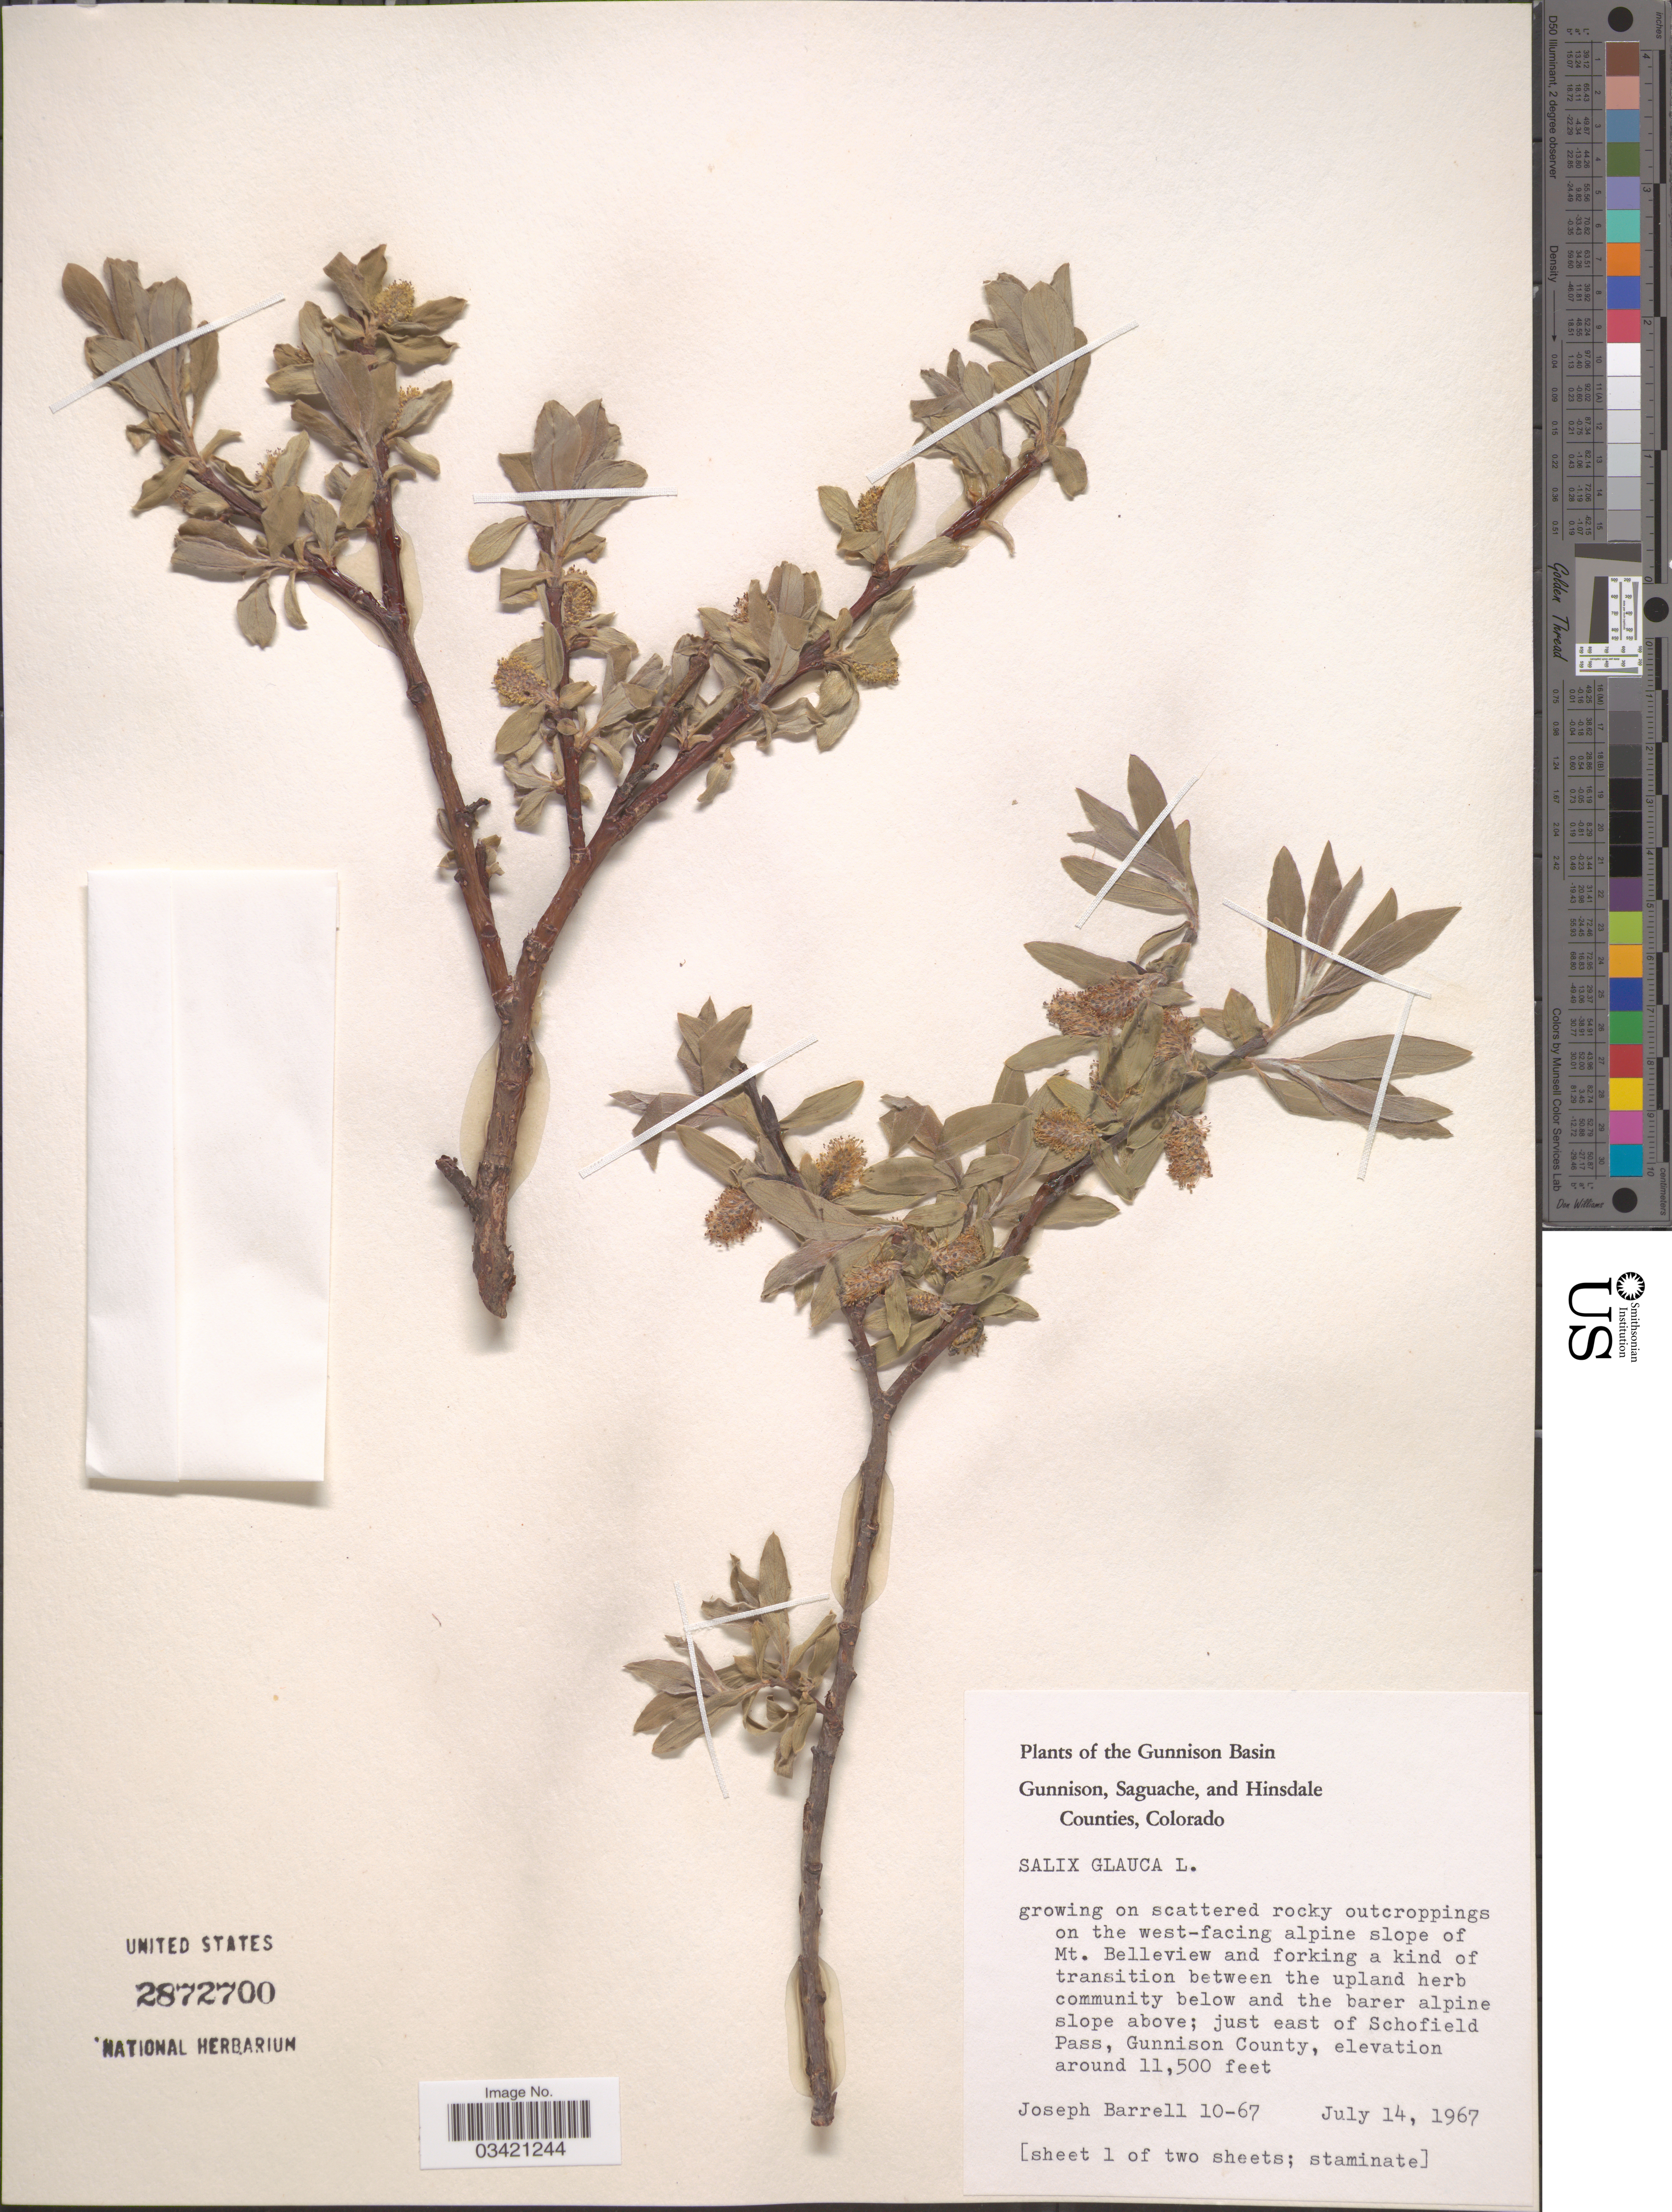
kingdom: Plantae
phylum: Tracheophyta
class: Magnoliopsida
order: Malpighiales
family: Salicaceae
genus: Salix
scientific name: Salix glauca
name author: L.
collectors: J. Barrell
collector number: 10-67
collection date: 1967-07-14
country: United States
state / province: Colorado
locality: The Gunnison Basin. On the west-facing alpine slope of Mt. Belleview; just east of Schofield Pass, Gunnison County.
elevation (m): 3505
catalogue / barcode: US 2872700